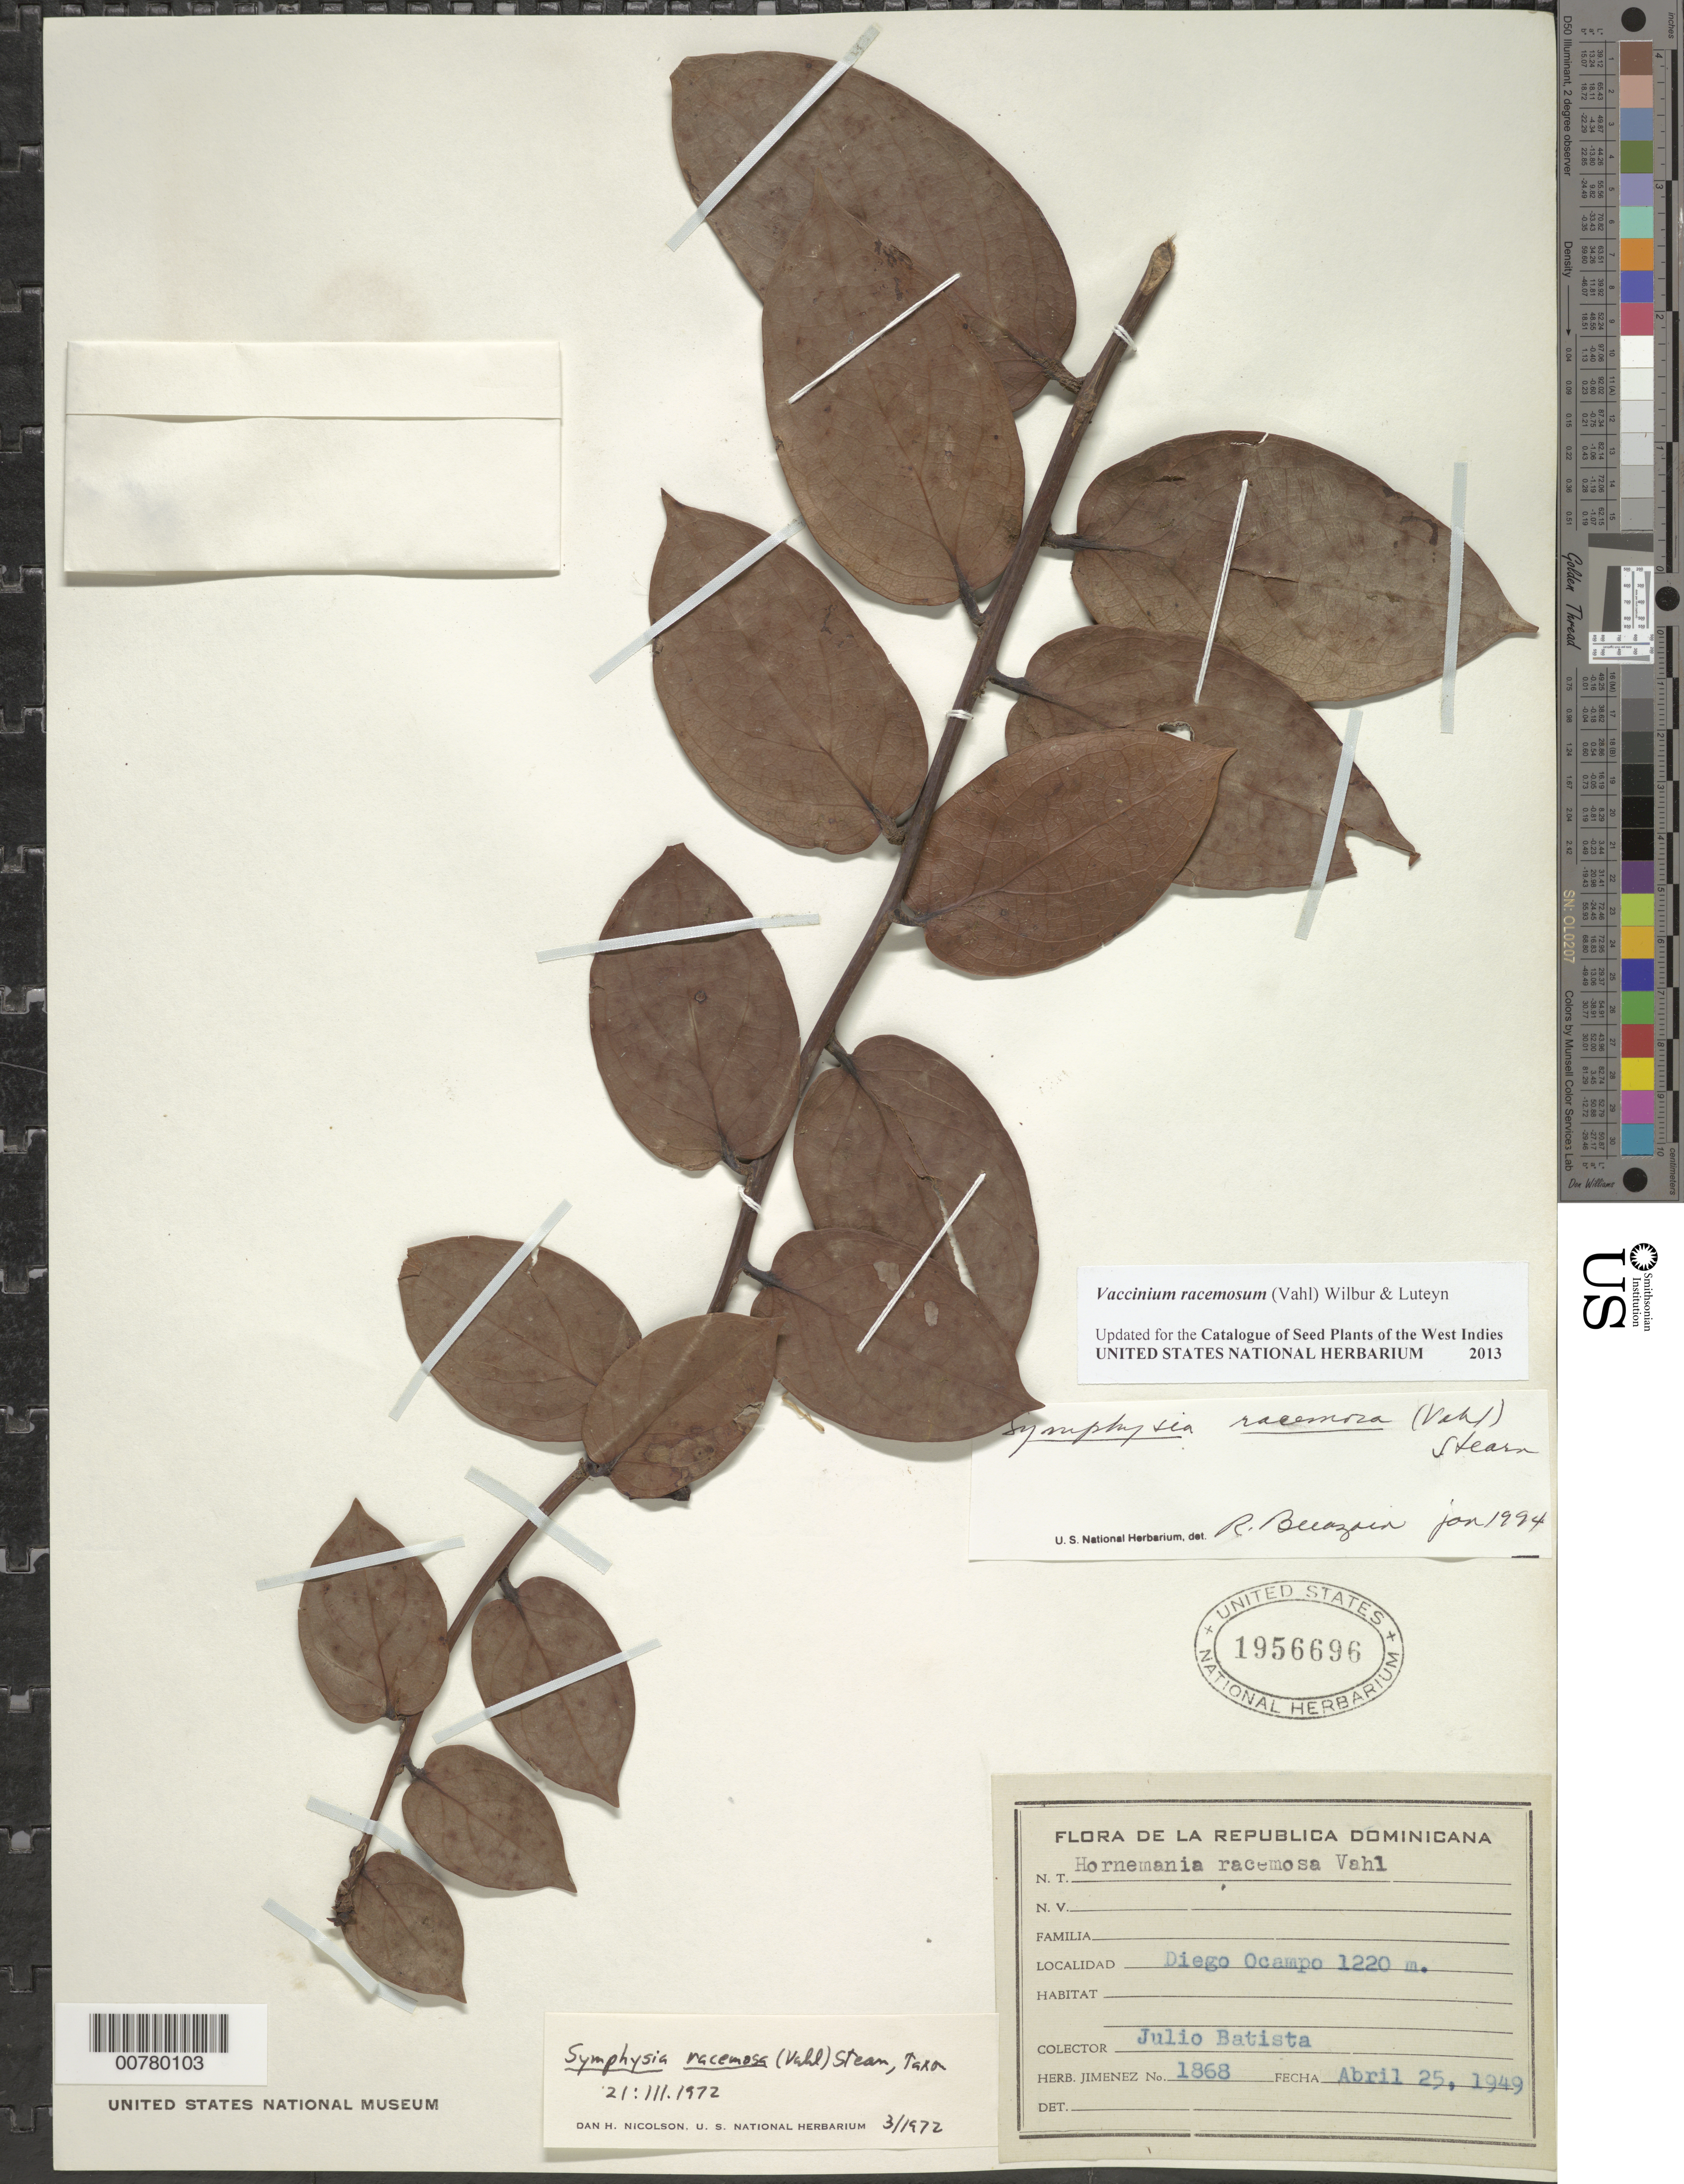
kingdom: Plantae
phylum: Tracheophyta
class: Magnoliopsida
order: Ericales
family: Ericaceae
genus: Vaccinium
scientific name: Vaccinium racemosum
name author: (Vahl) Wilbur & Luteyn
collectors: J. Batista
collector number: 1868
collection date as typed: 25 Apr 1949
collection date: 1949-04-25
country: Dominican Republic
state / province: Santiago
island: Hispaniola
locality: Diego Ocampo.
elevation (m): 1220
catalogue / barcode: US 1956696